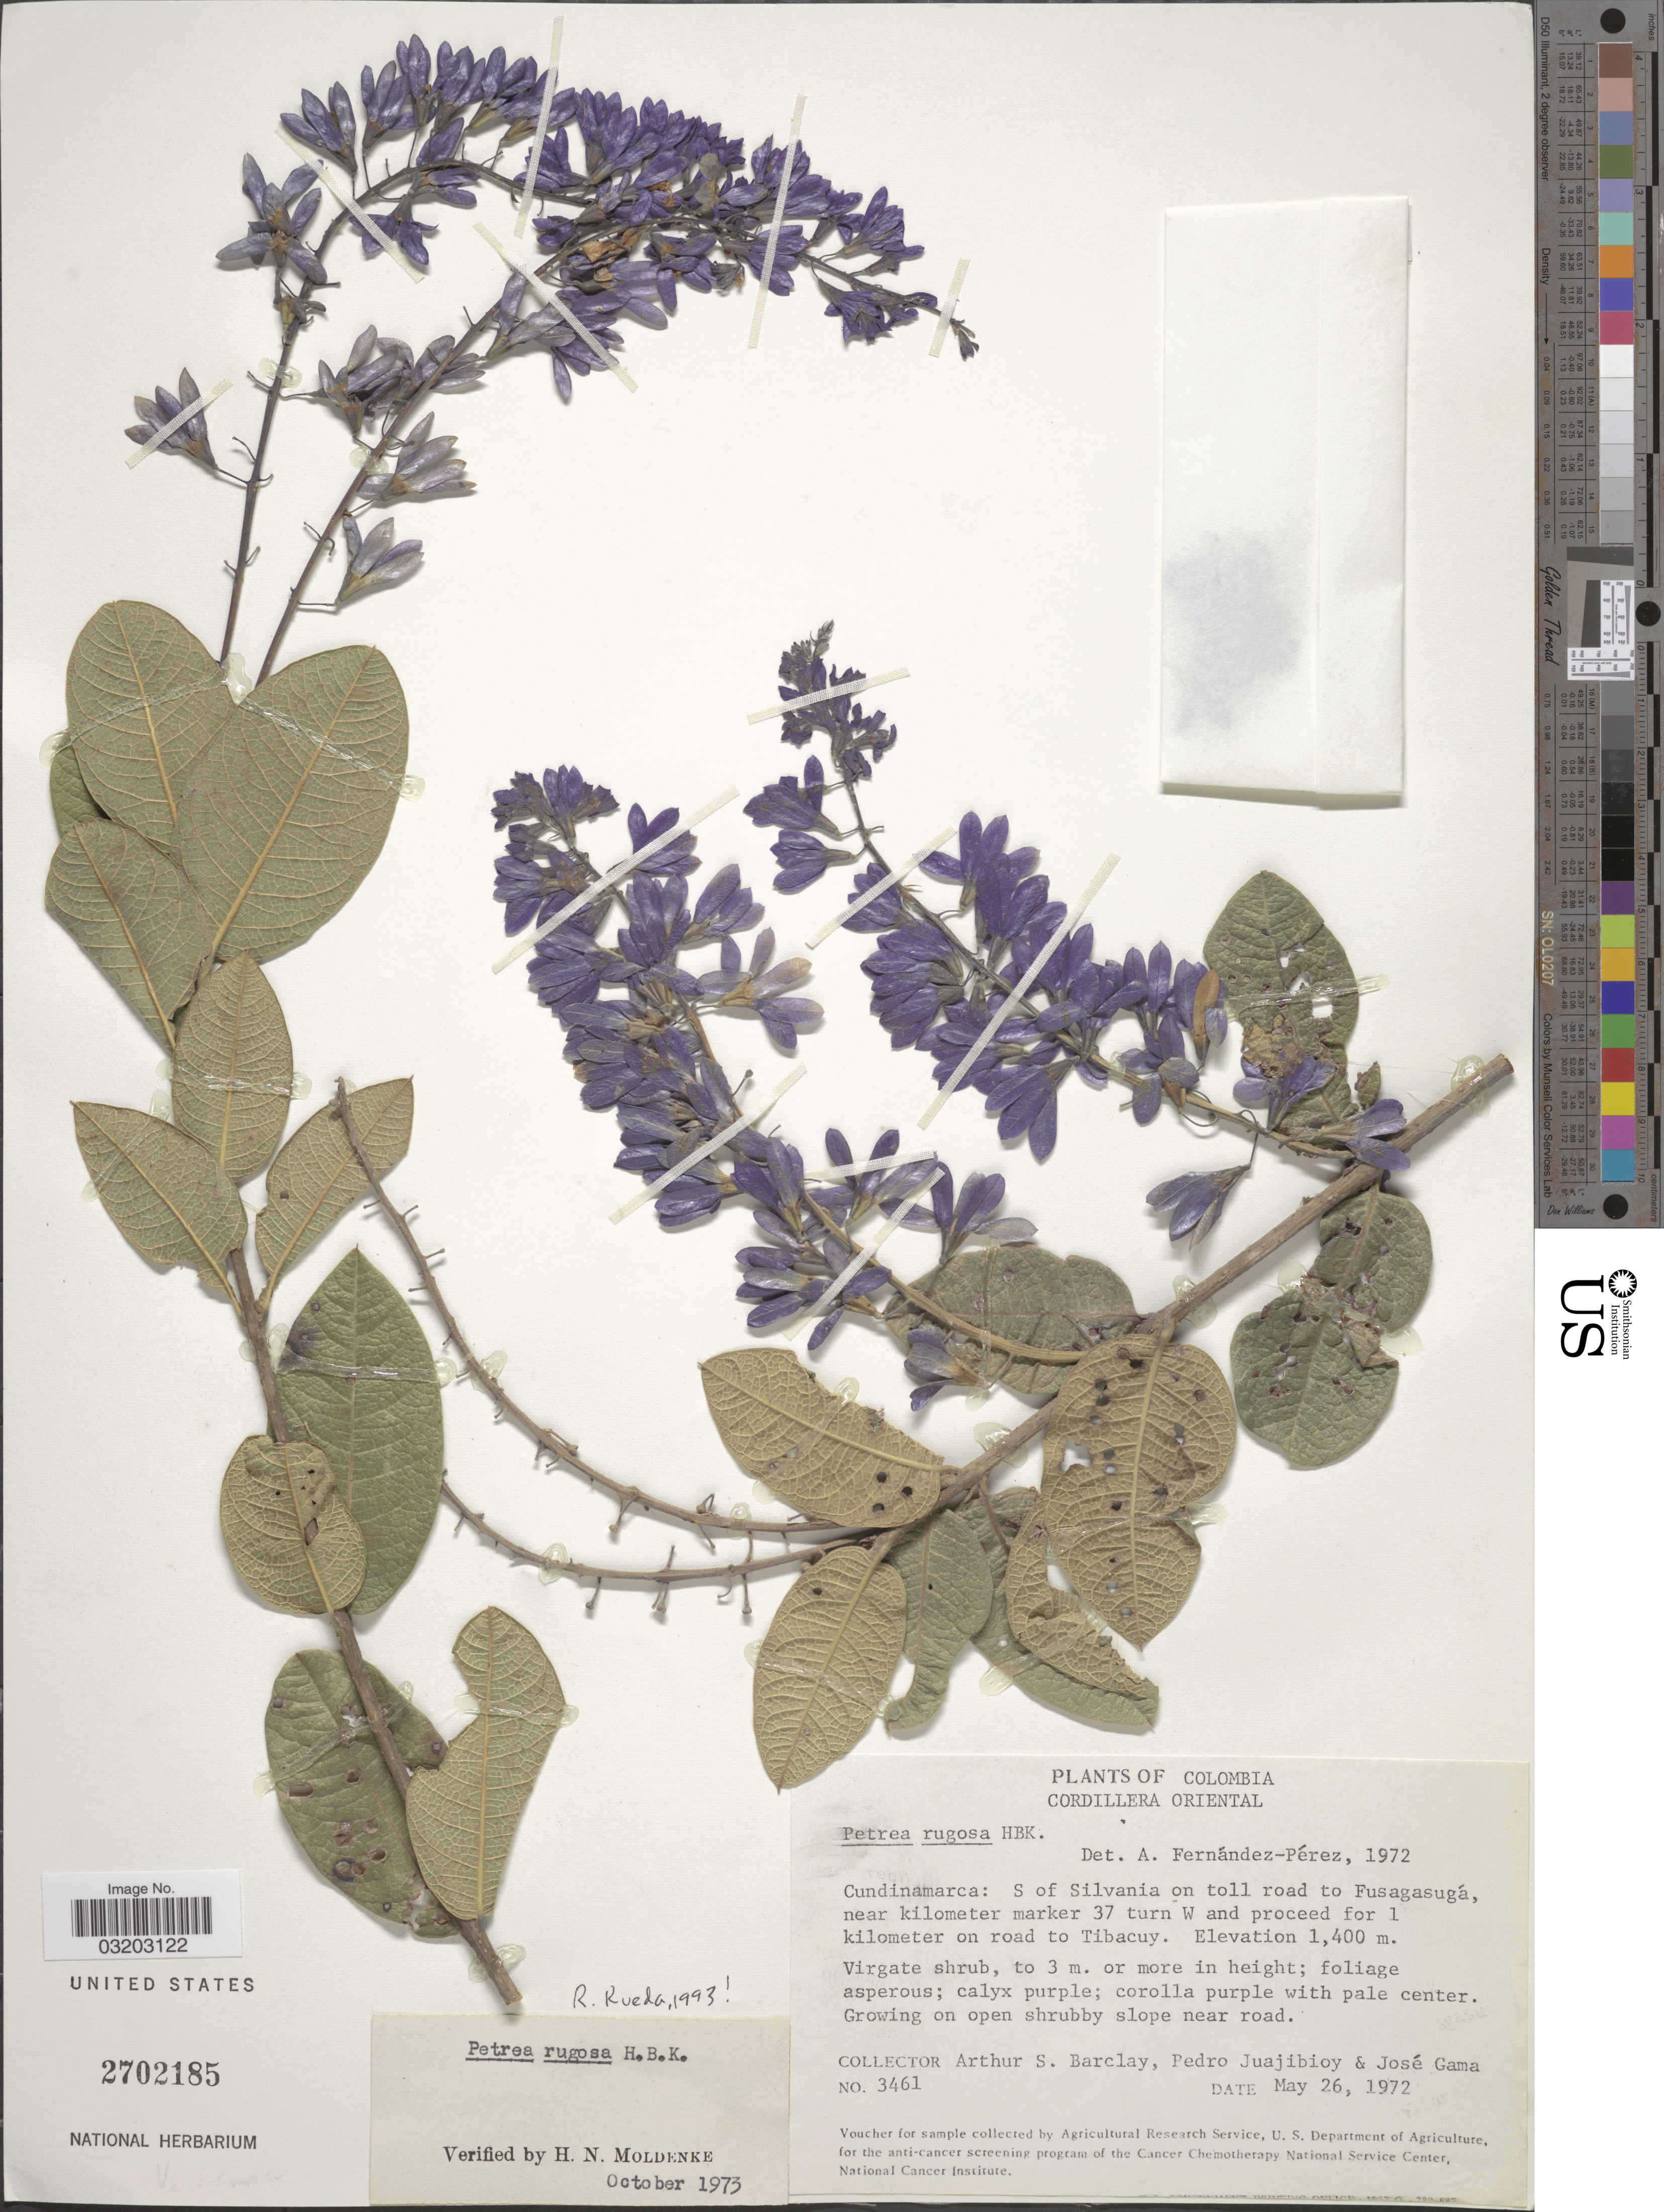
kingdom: Plantae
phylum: Tracheophyta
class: Magnoliopsida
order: Lamiales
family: Verbenaceae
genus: Petrea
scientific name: Petrea rugosa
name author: Kunth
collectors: A. S. Barclay, P. Juajibioy & J. Gama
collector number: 3461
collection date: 1972-05-26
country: Colombia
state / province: Cundinamarca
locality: Cordillera Oriental. S of Silvania on toll road to Fusagasugá, near kilometer marker 37 turn W and proceed for 1 kilometer on road to Tibacuy.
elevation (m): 1400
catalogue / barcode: US 2702185